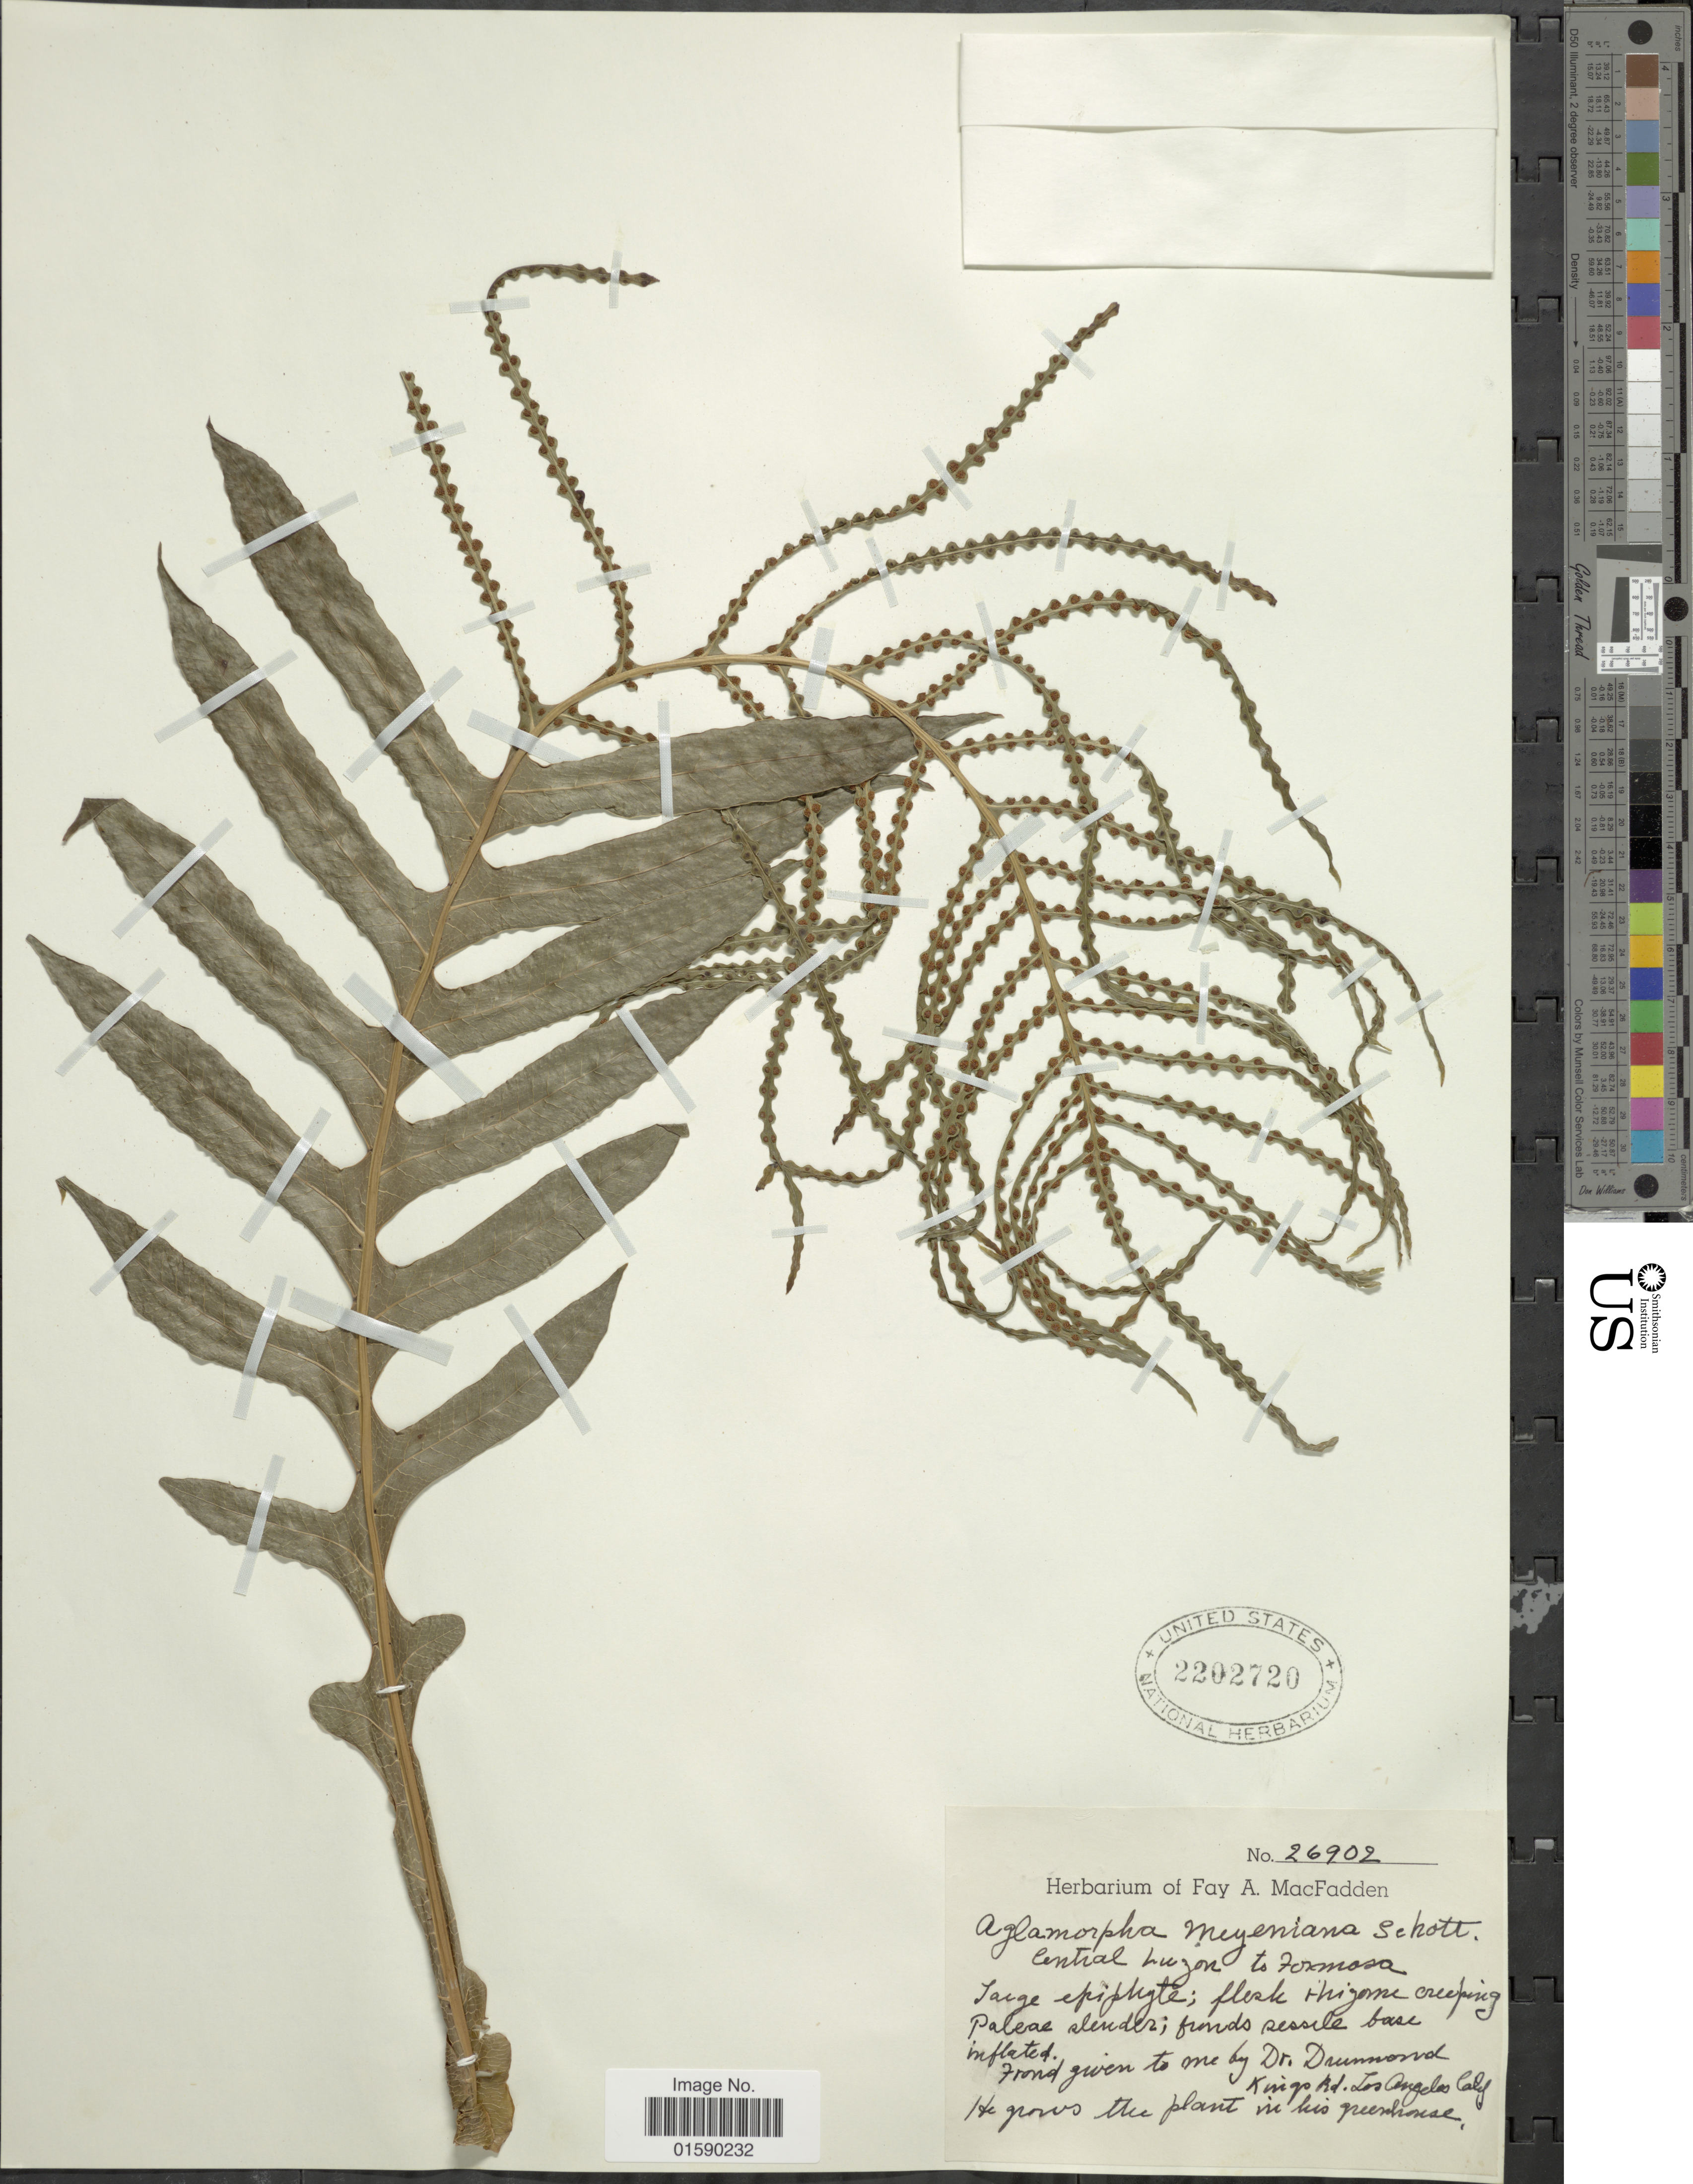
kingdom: Plantae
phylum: Tracheophyta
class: Polypodiopsida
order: Polypodiales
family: Polypodiaceae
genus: Aglaomorpha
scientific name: Aglaomorpha meyeniana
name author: Schott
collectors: ex herb. Fay A. MacFadden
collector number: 26902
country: United States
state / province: California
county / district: Los Angeles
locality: In greenhouse, Kingo Rd. Los Angeles Calif. [unsure placement]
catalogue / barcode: US 2202720